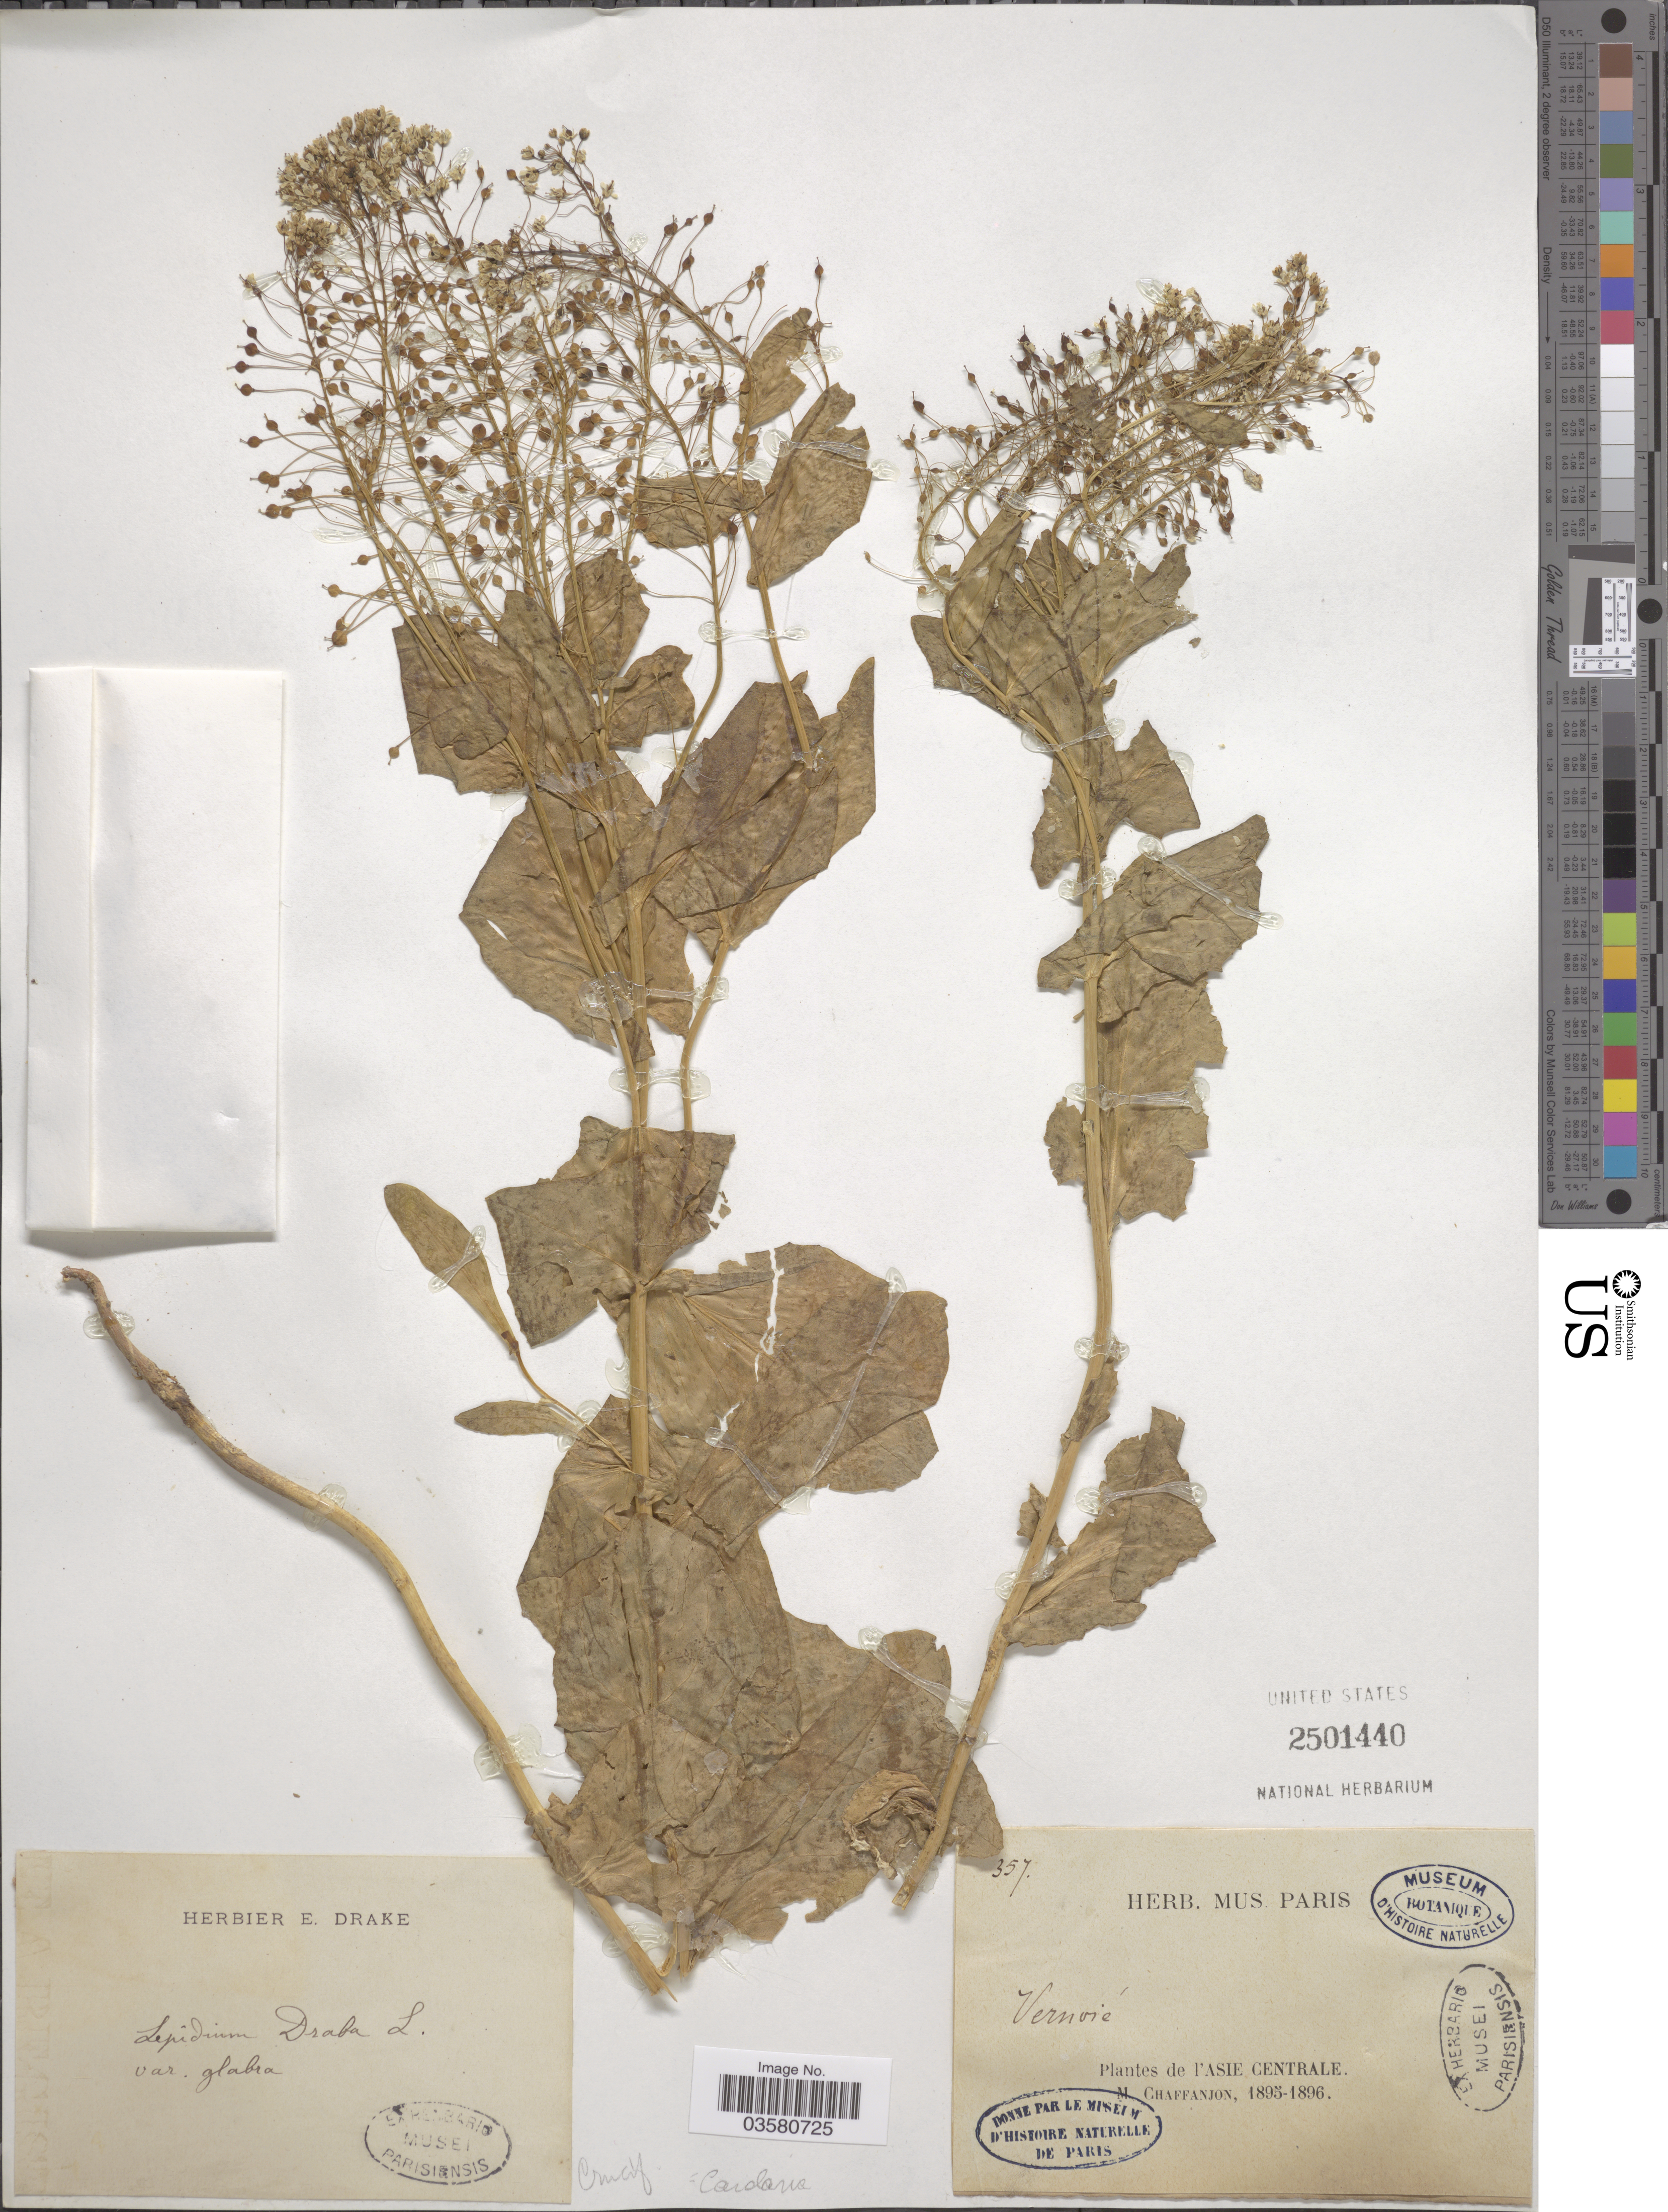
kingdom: Plantae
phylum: Tracheophyta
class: Magnoliopsida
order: Brassicales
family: Brassicaceae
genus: Lepidium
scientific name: Lepidium draba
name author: L.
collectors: M. Chaffanjon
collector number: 357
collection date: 1895/1896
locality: L'Asie Centrale.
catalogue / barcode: US 2501440